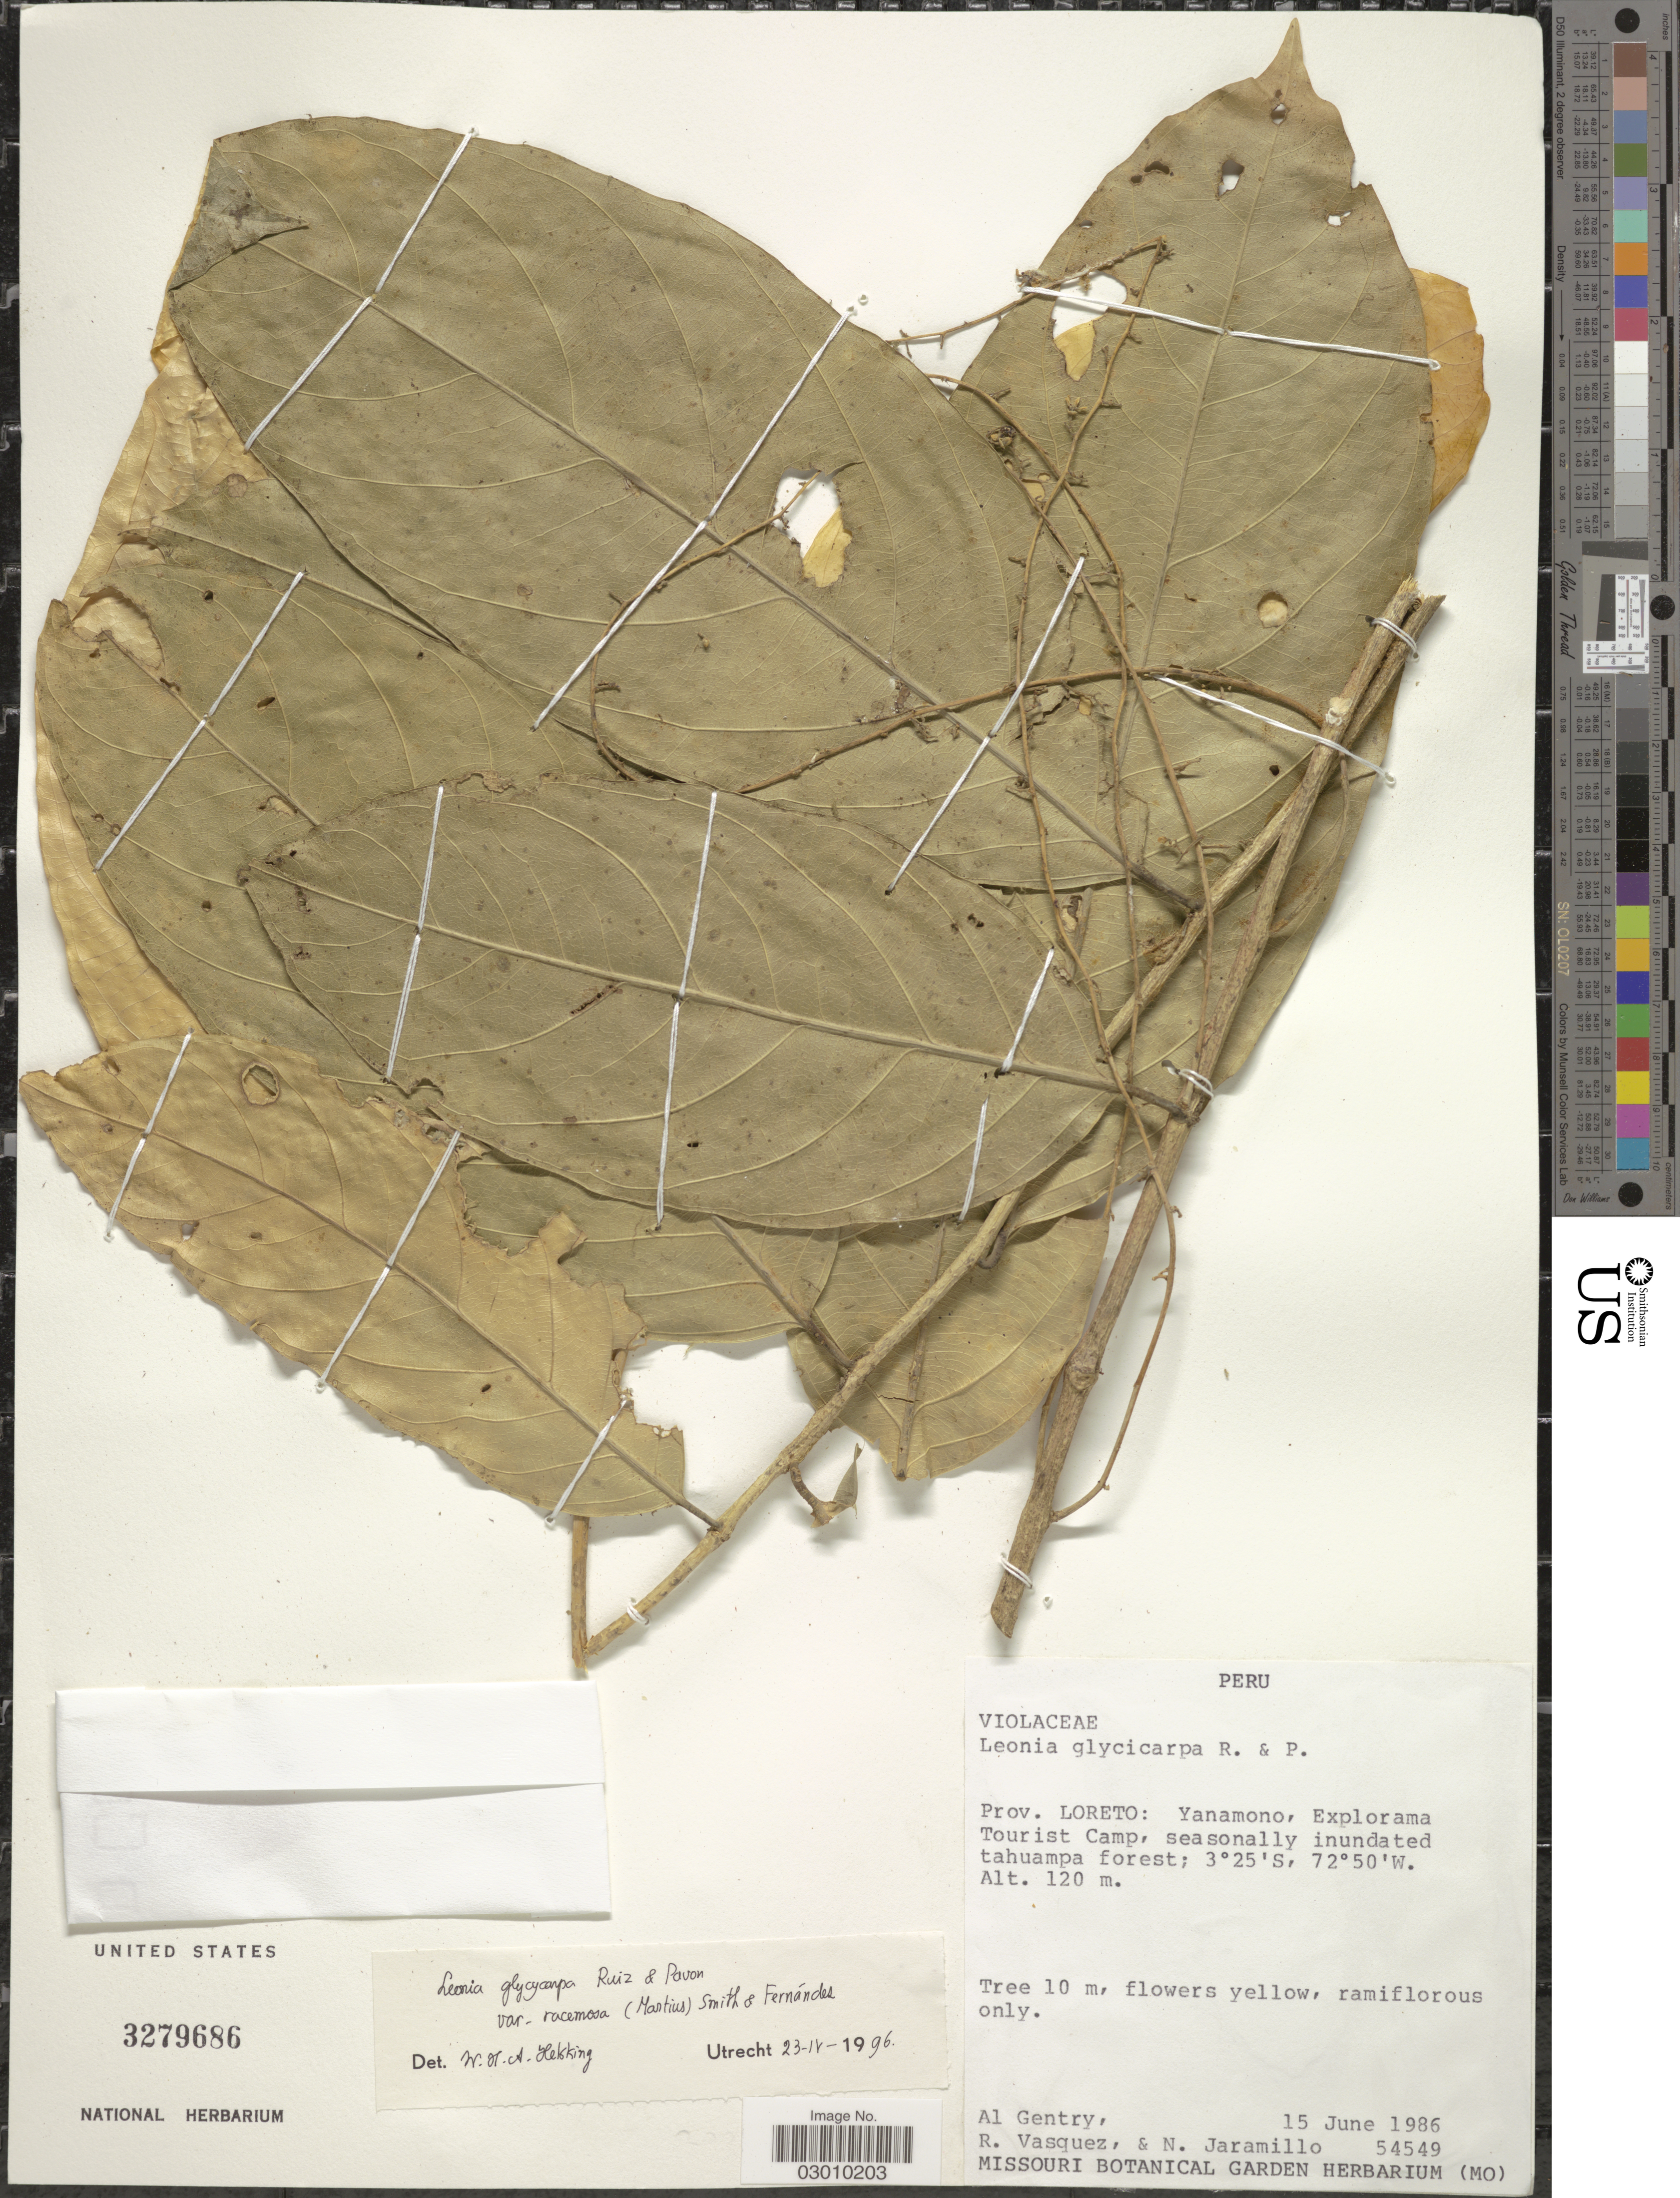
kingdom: Plantae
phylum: Tracheophyta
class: Magnoliopsida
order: Malpighiales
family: Violaceae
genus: Leonia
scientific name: Leonia glycycarpa var. racemosa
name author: (Mart.) L.B. Sm. & A. Fernández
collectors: A. H. Gentry, R. Vasquez & N. Jaramillo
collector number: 54549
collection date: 1986-06-15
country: Peru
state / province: Loreto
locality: Yanamono, Explorama Tourist Camp.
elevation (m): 120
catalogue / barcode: US 3279686